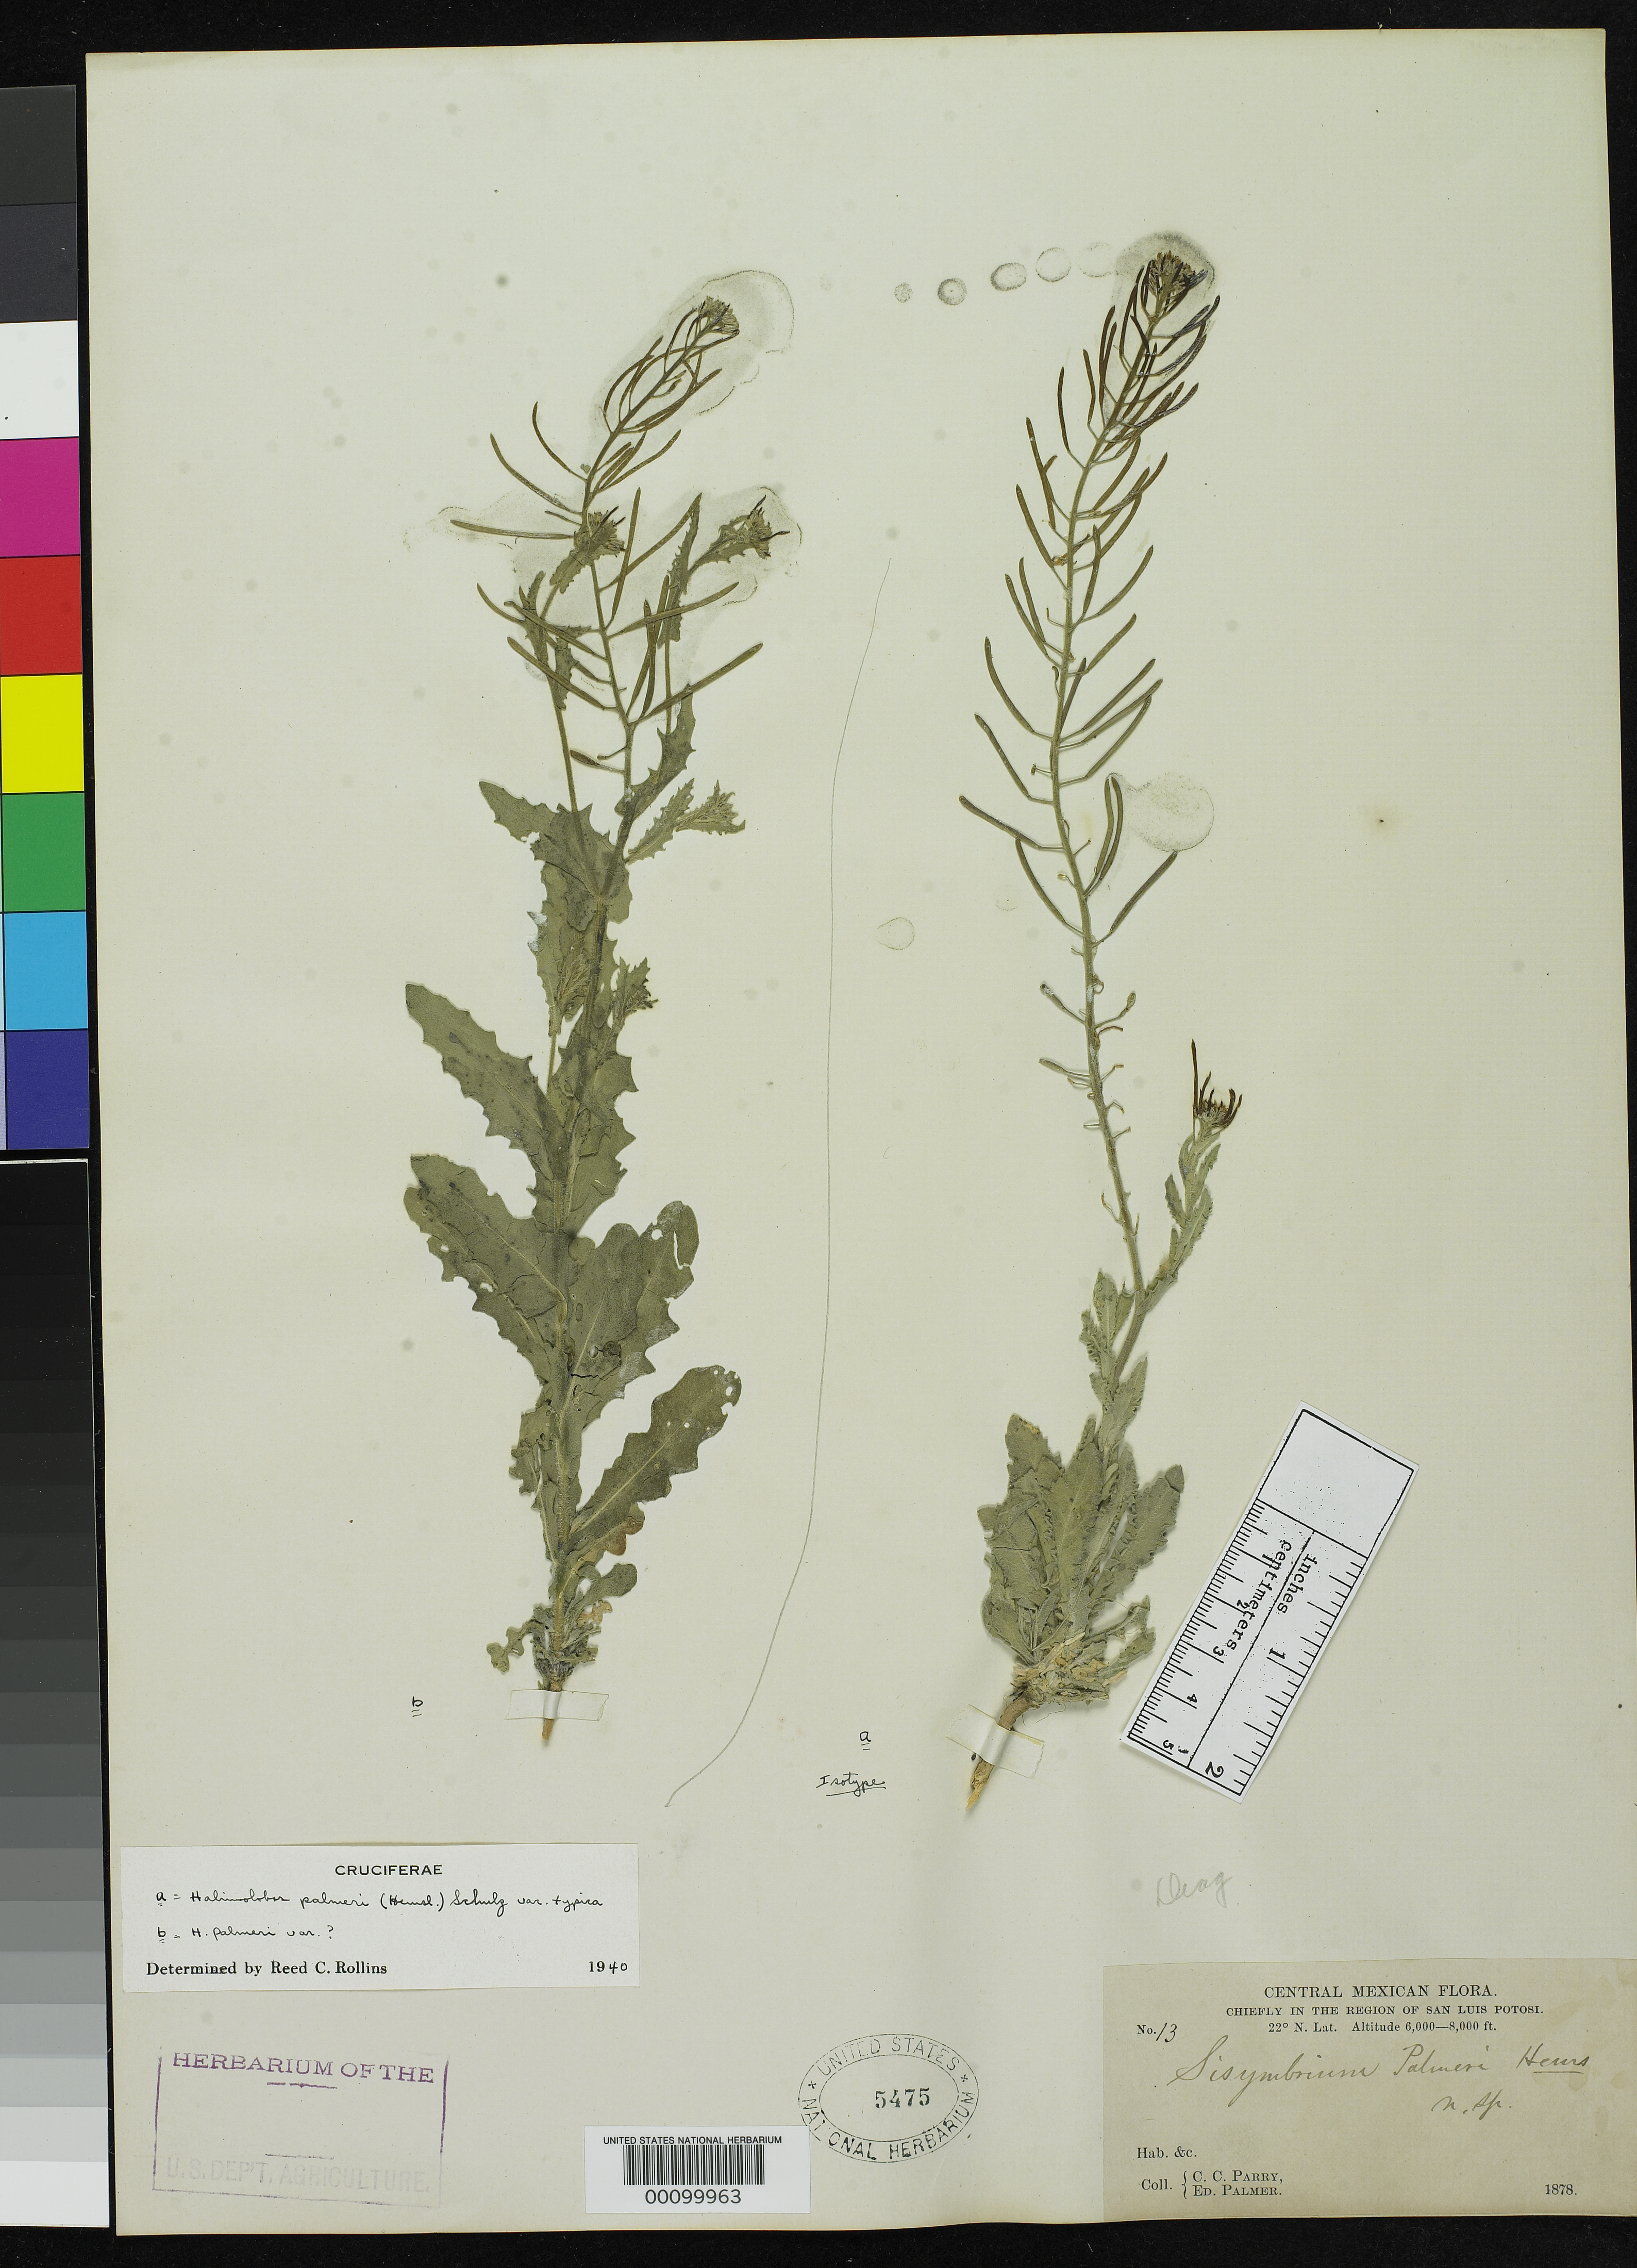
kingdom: Plantae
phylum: Tracheophyta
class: Magnoliopsida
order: Brassicales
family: Brassicaceae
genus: Sisymbrium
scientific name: Sisymbrium palmeri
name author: Hemsl.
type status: Isotype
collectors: C. C. Parry & E. Palmer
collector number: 13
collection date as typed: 1878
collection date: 1878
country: Mexico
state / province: San Luis Potosi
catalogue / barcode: US 5475